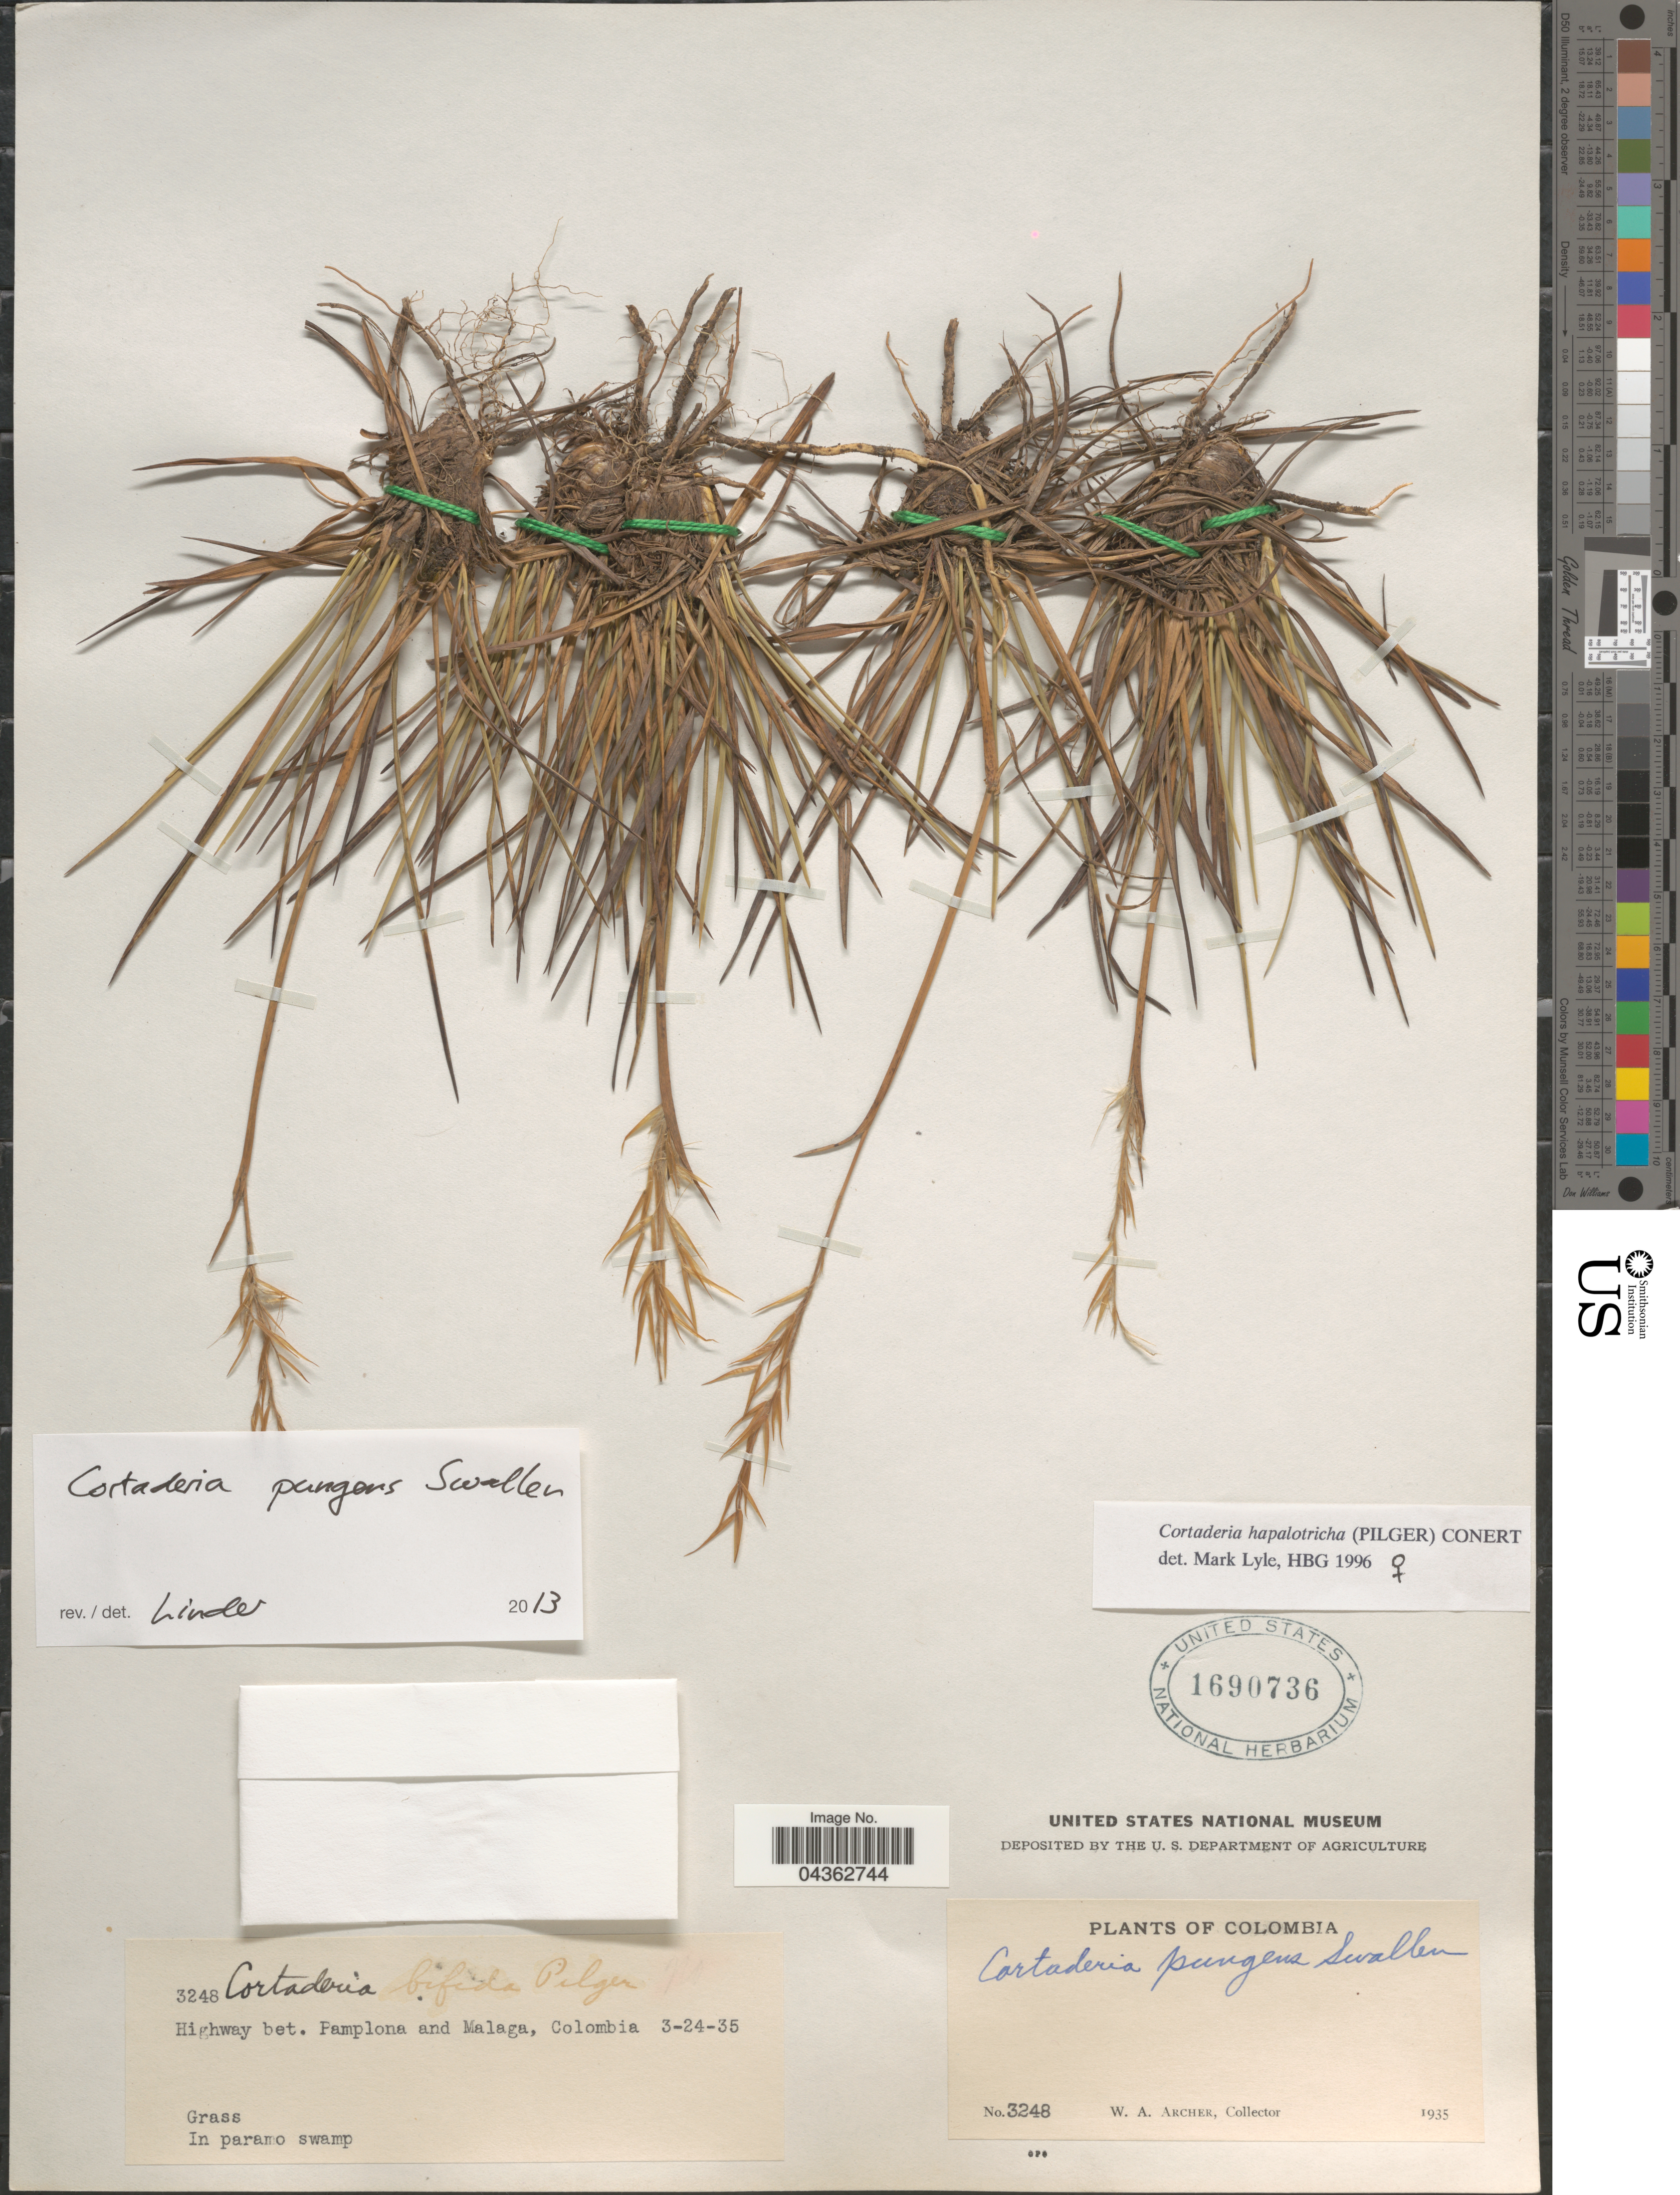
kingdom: Plantae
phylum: Tracheophyta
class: Liliopsida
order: Poales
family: Poaceae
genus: Cortaderia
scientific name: Cortaderia pungens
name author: Swallen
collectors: W. Archer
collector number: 3248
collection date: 1935-03-24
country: Colombia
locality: Highway bet. Pamplona and Malaga.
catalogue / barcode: US 1690736